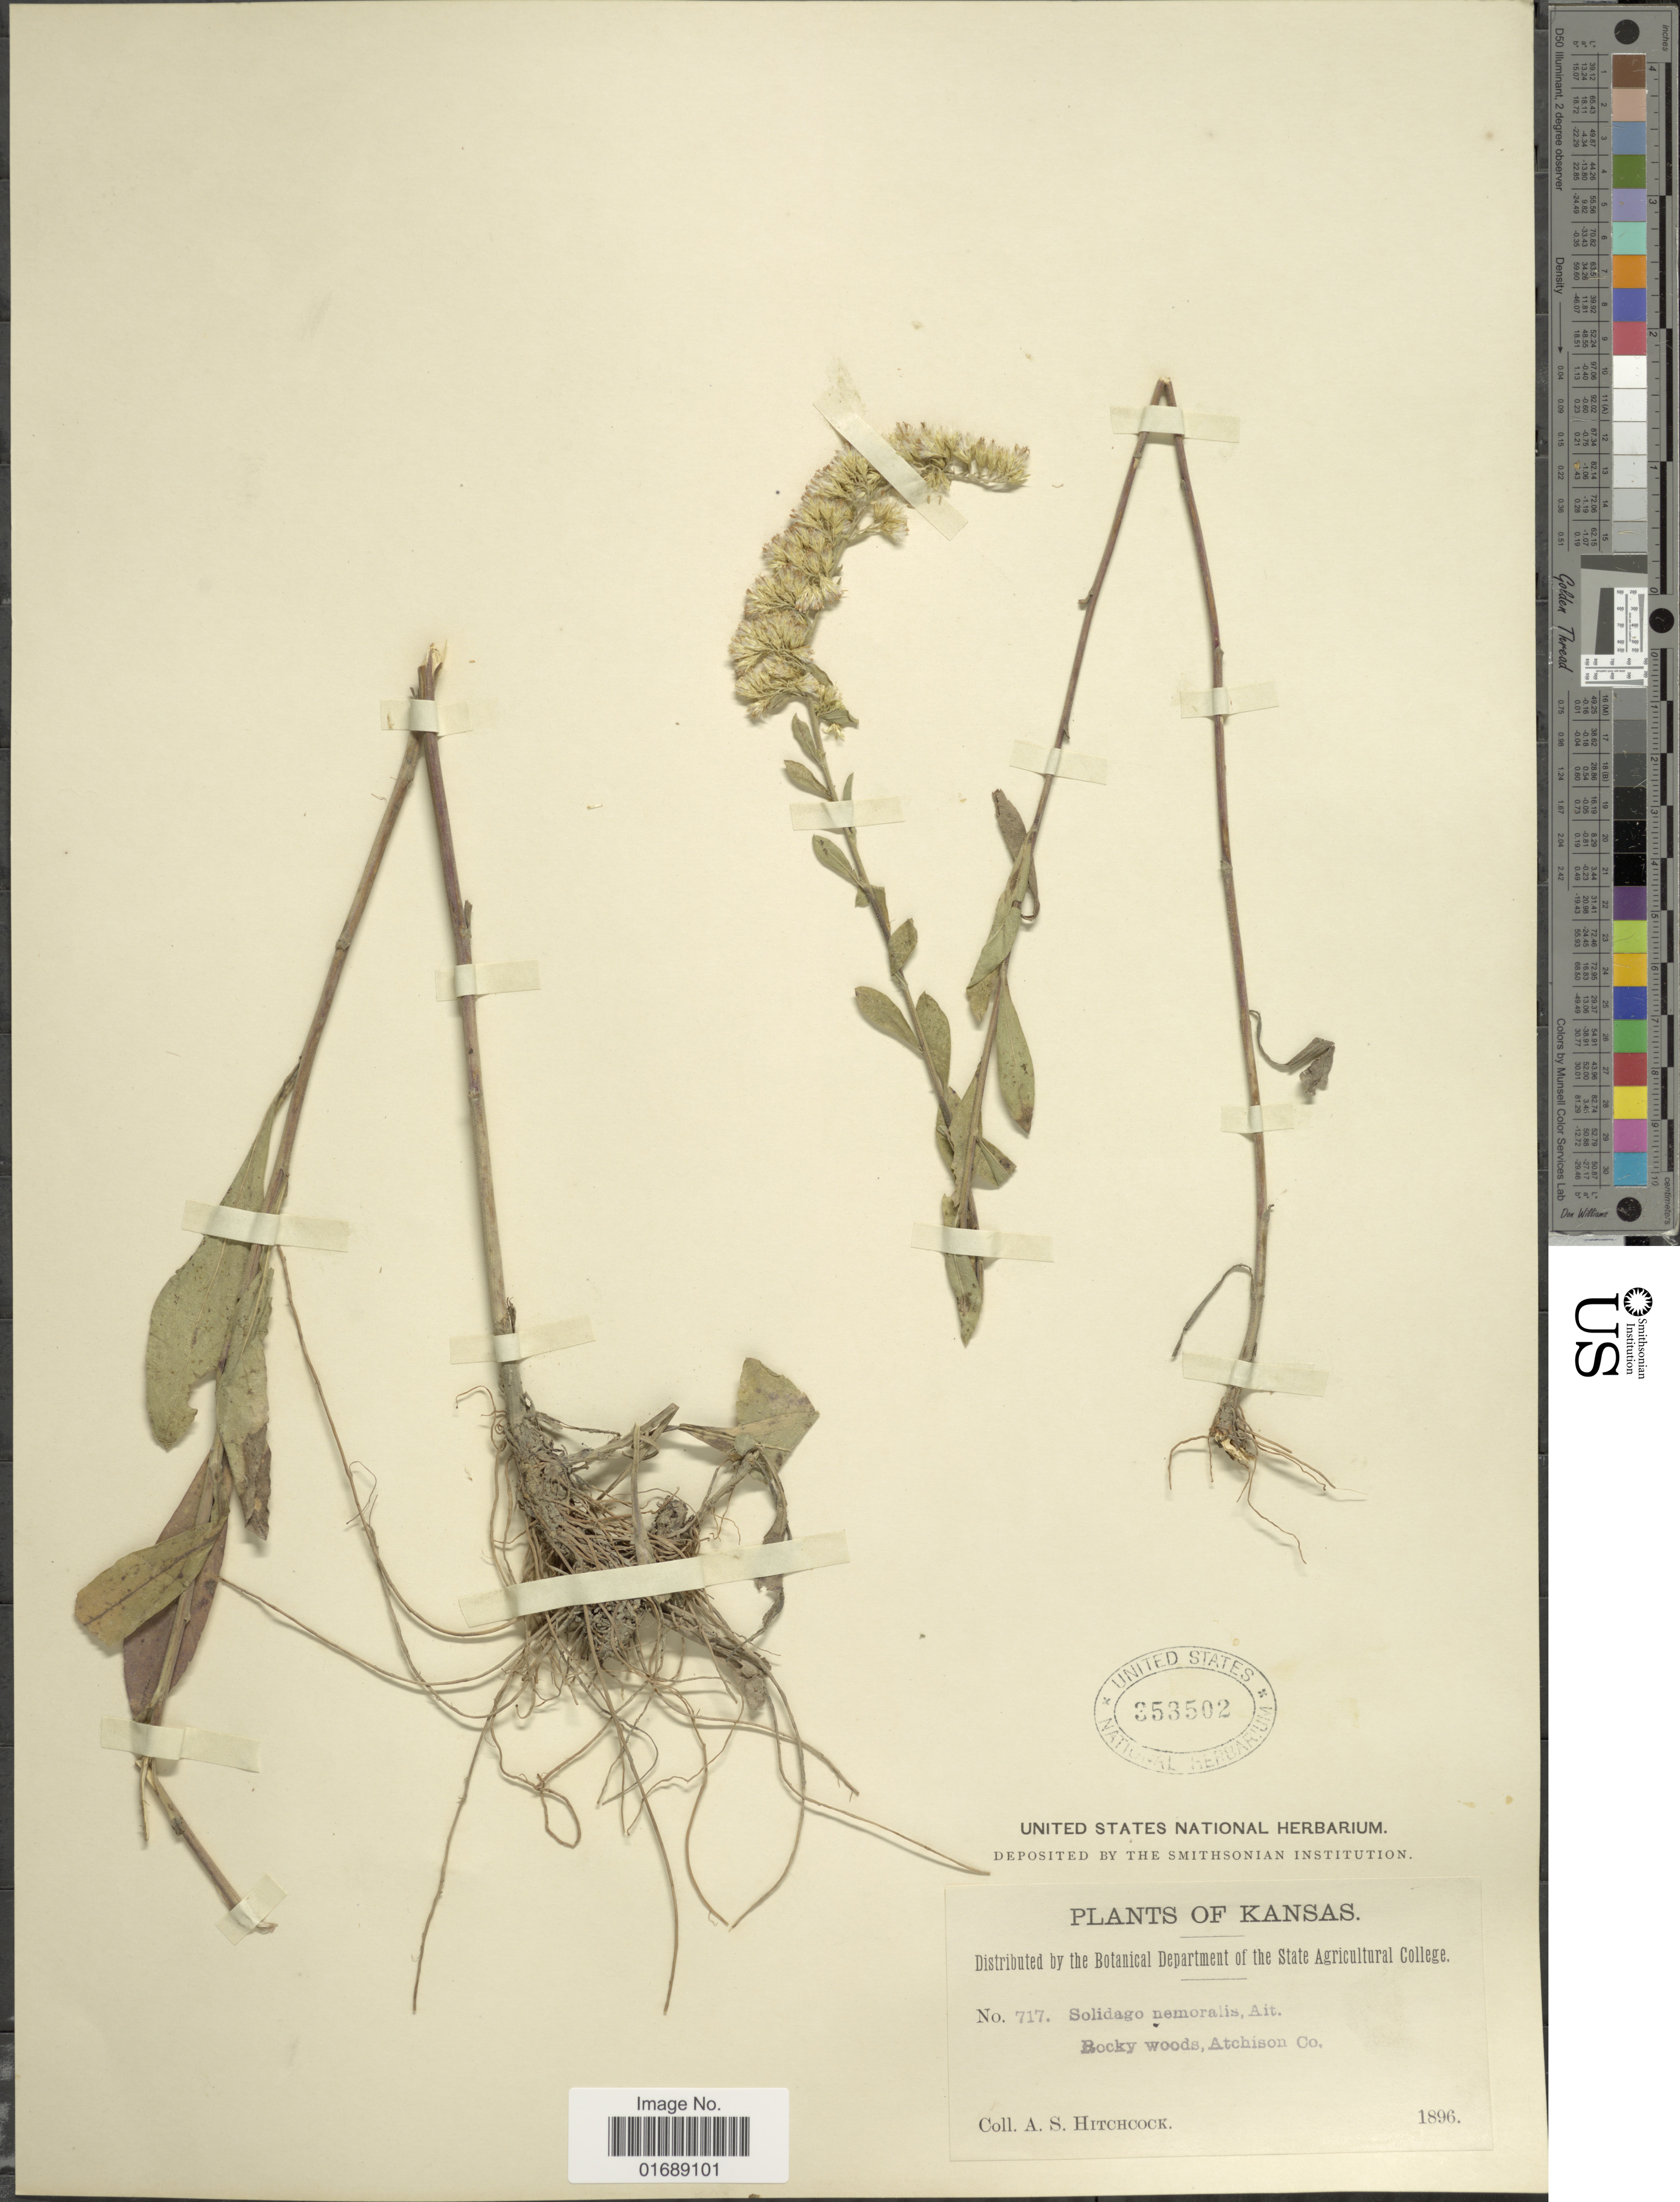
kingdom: Plantae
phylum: Tracheophyta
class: Magnoliopsida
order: Asterales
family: Asteraceae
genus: Solidago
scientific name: Solidago nemoralis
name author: Aiton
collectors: A. S. Hitchcock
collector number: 717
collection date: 1896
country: United States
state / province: Kansas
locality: Rocky woods, Atchison Co.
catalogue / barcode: US 353502